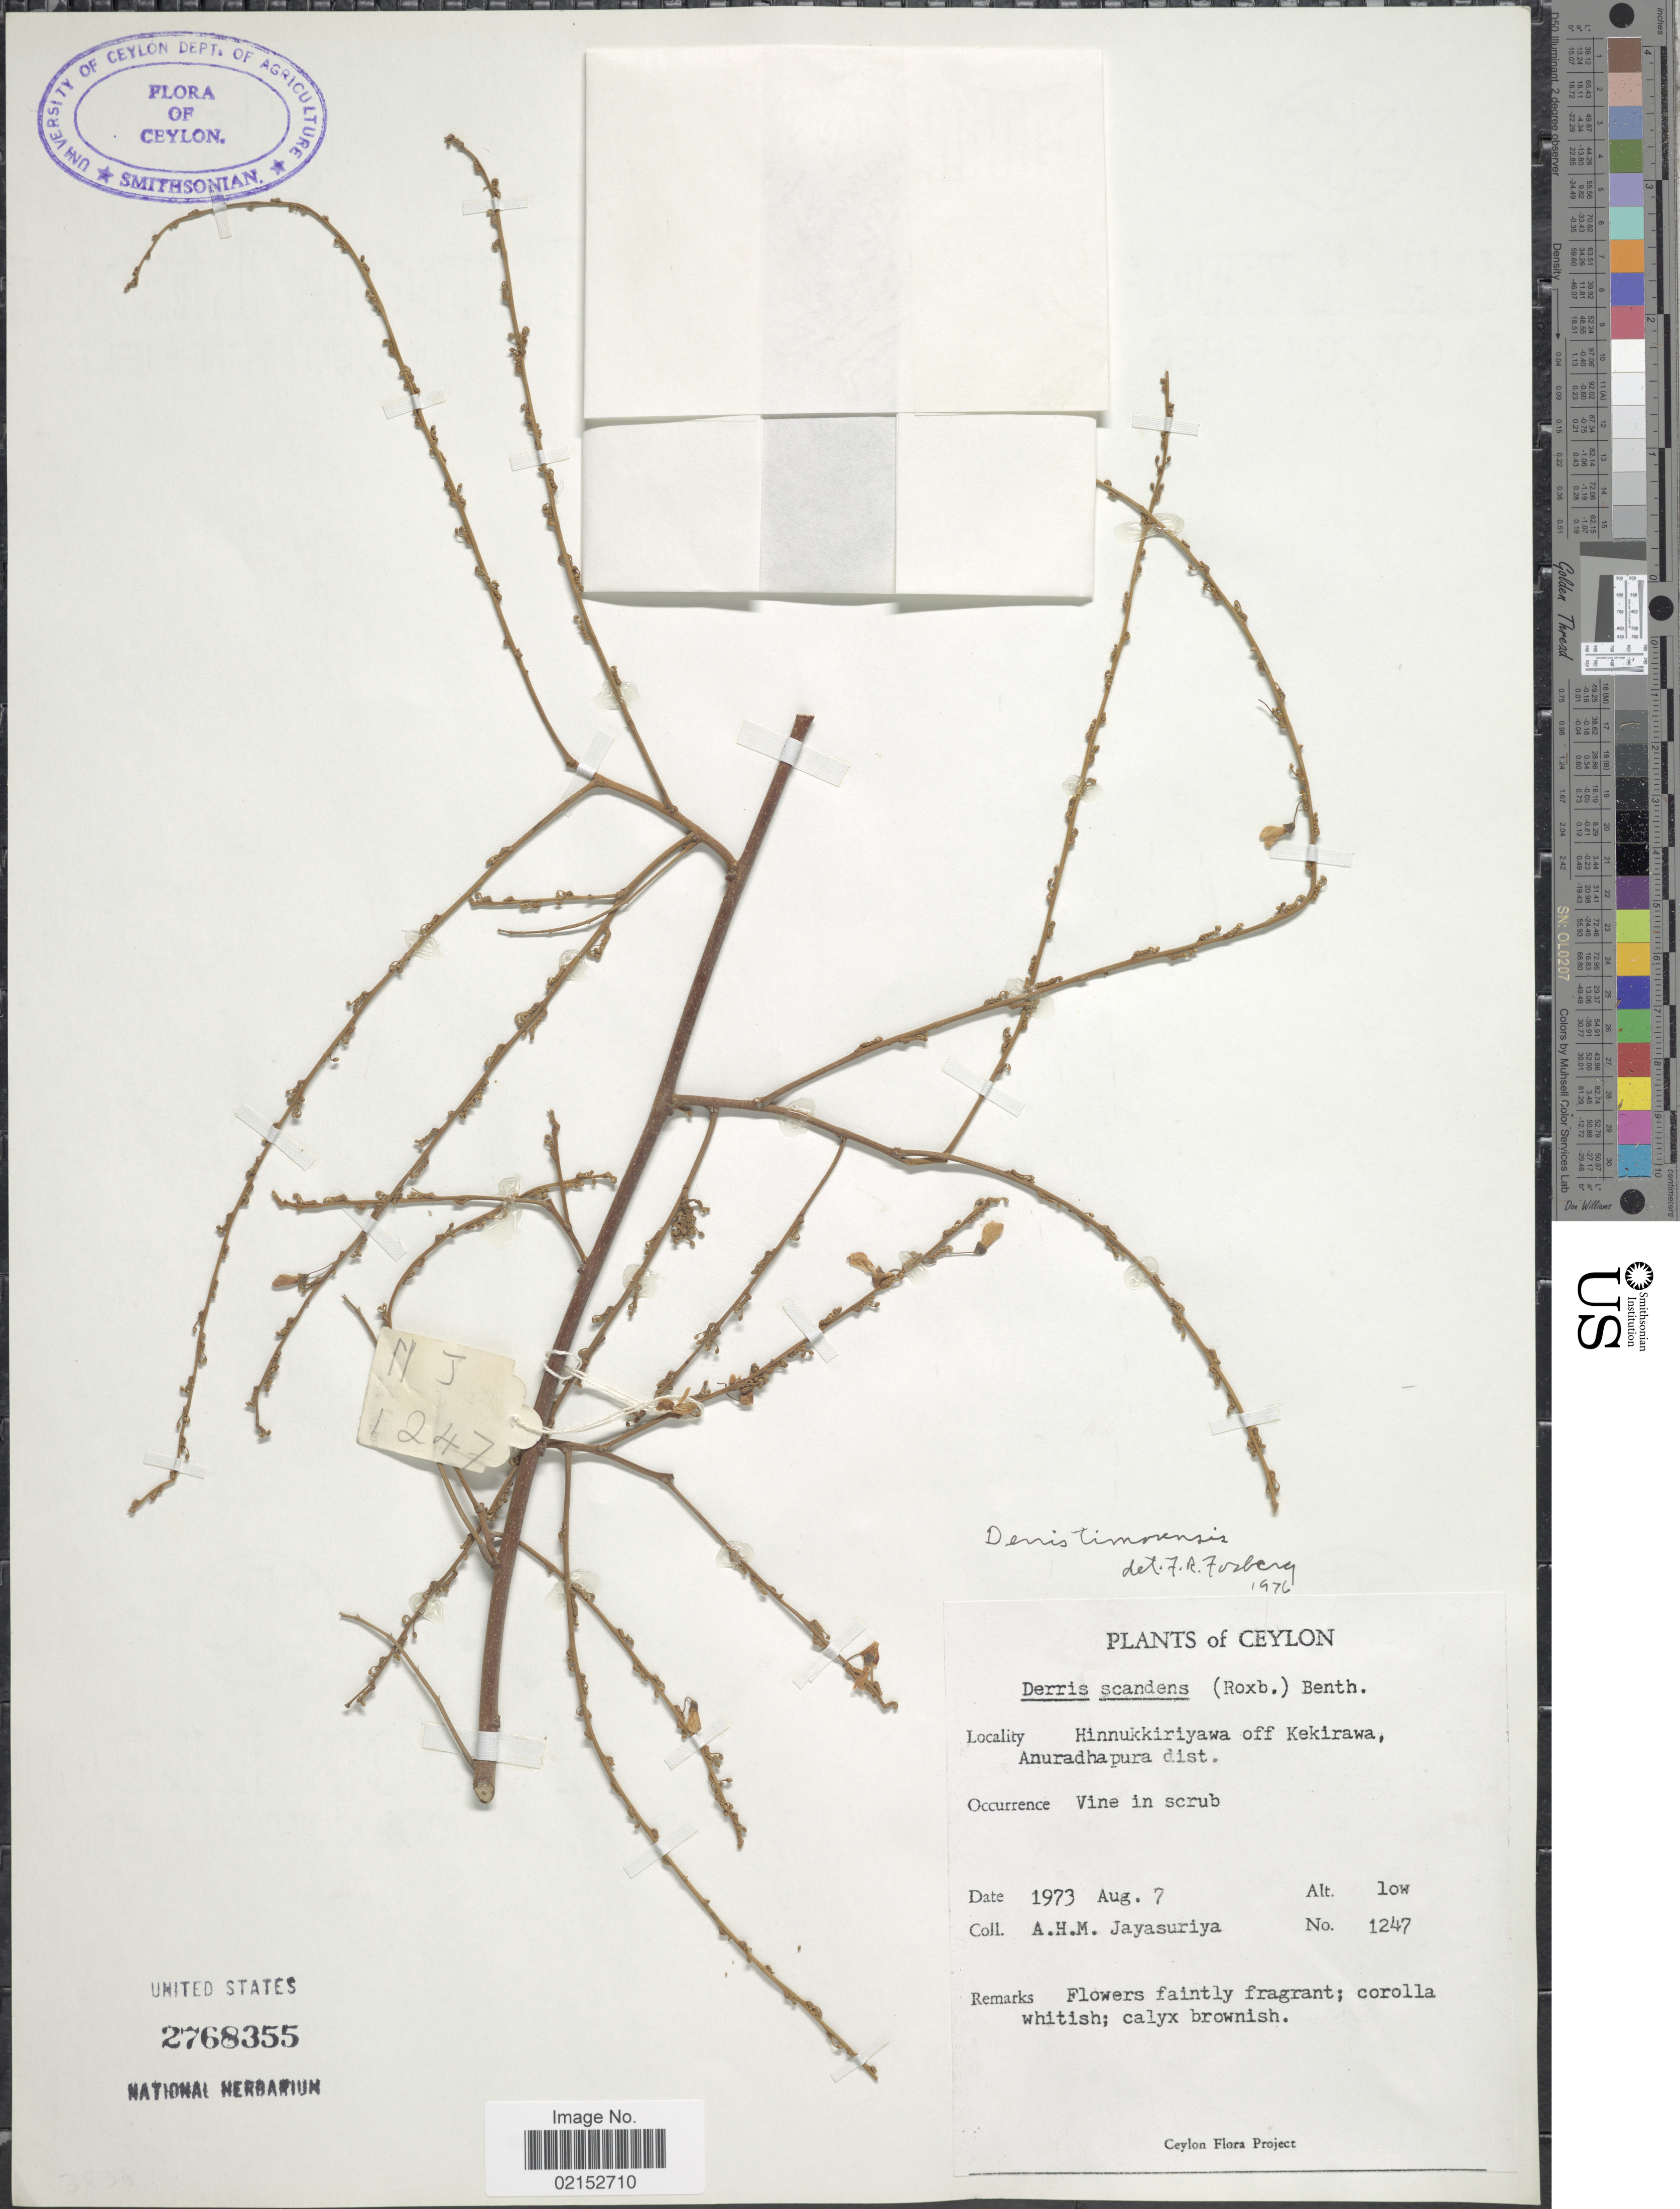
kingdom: Plantae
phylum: Tracheophyta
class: Magnoliopsida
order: Fabales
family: Fabaceae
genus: Brachypterum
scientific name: Brachypterum scandens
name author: (Roxb.) Miq.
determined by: Strong, Mark T., (BOT), Smithsonian Institution - National Museum of Natural History (UNITED STATES)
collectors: A. H. Jayasuriya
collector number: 1247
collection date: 1973-08-07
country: Sri Lanka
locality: Ceylon, Hinnukkiriyawa off Kekirawa, Anuradhapura dist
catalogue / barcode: US 2768355